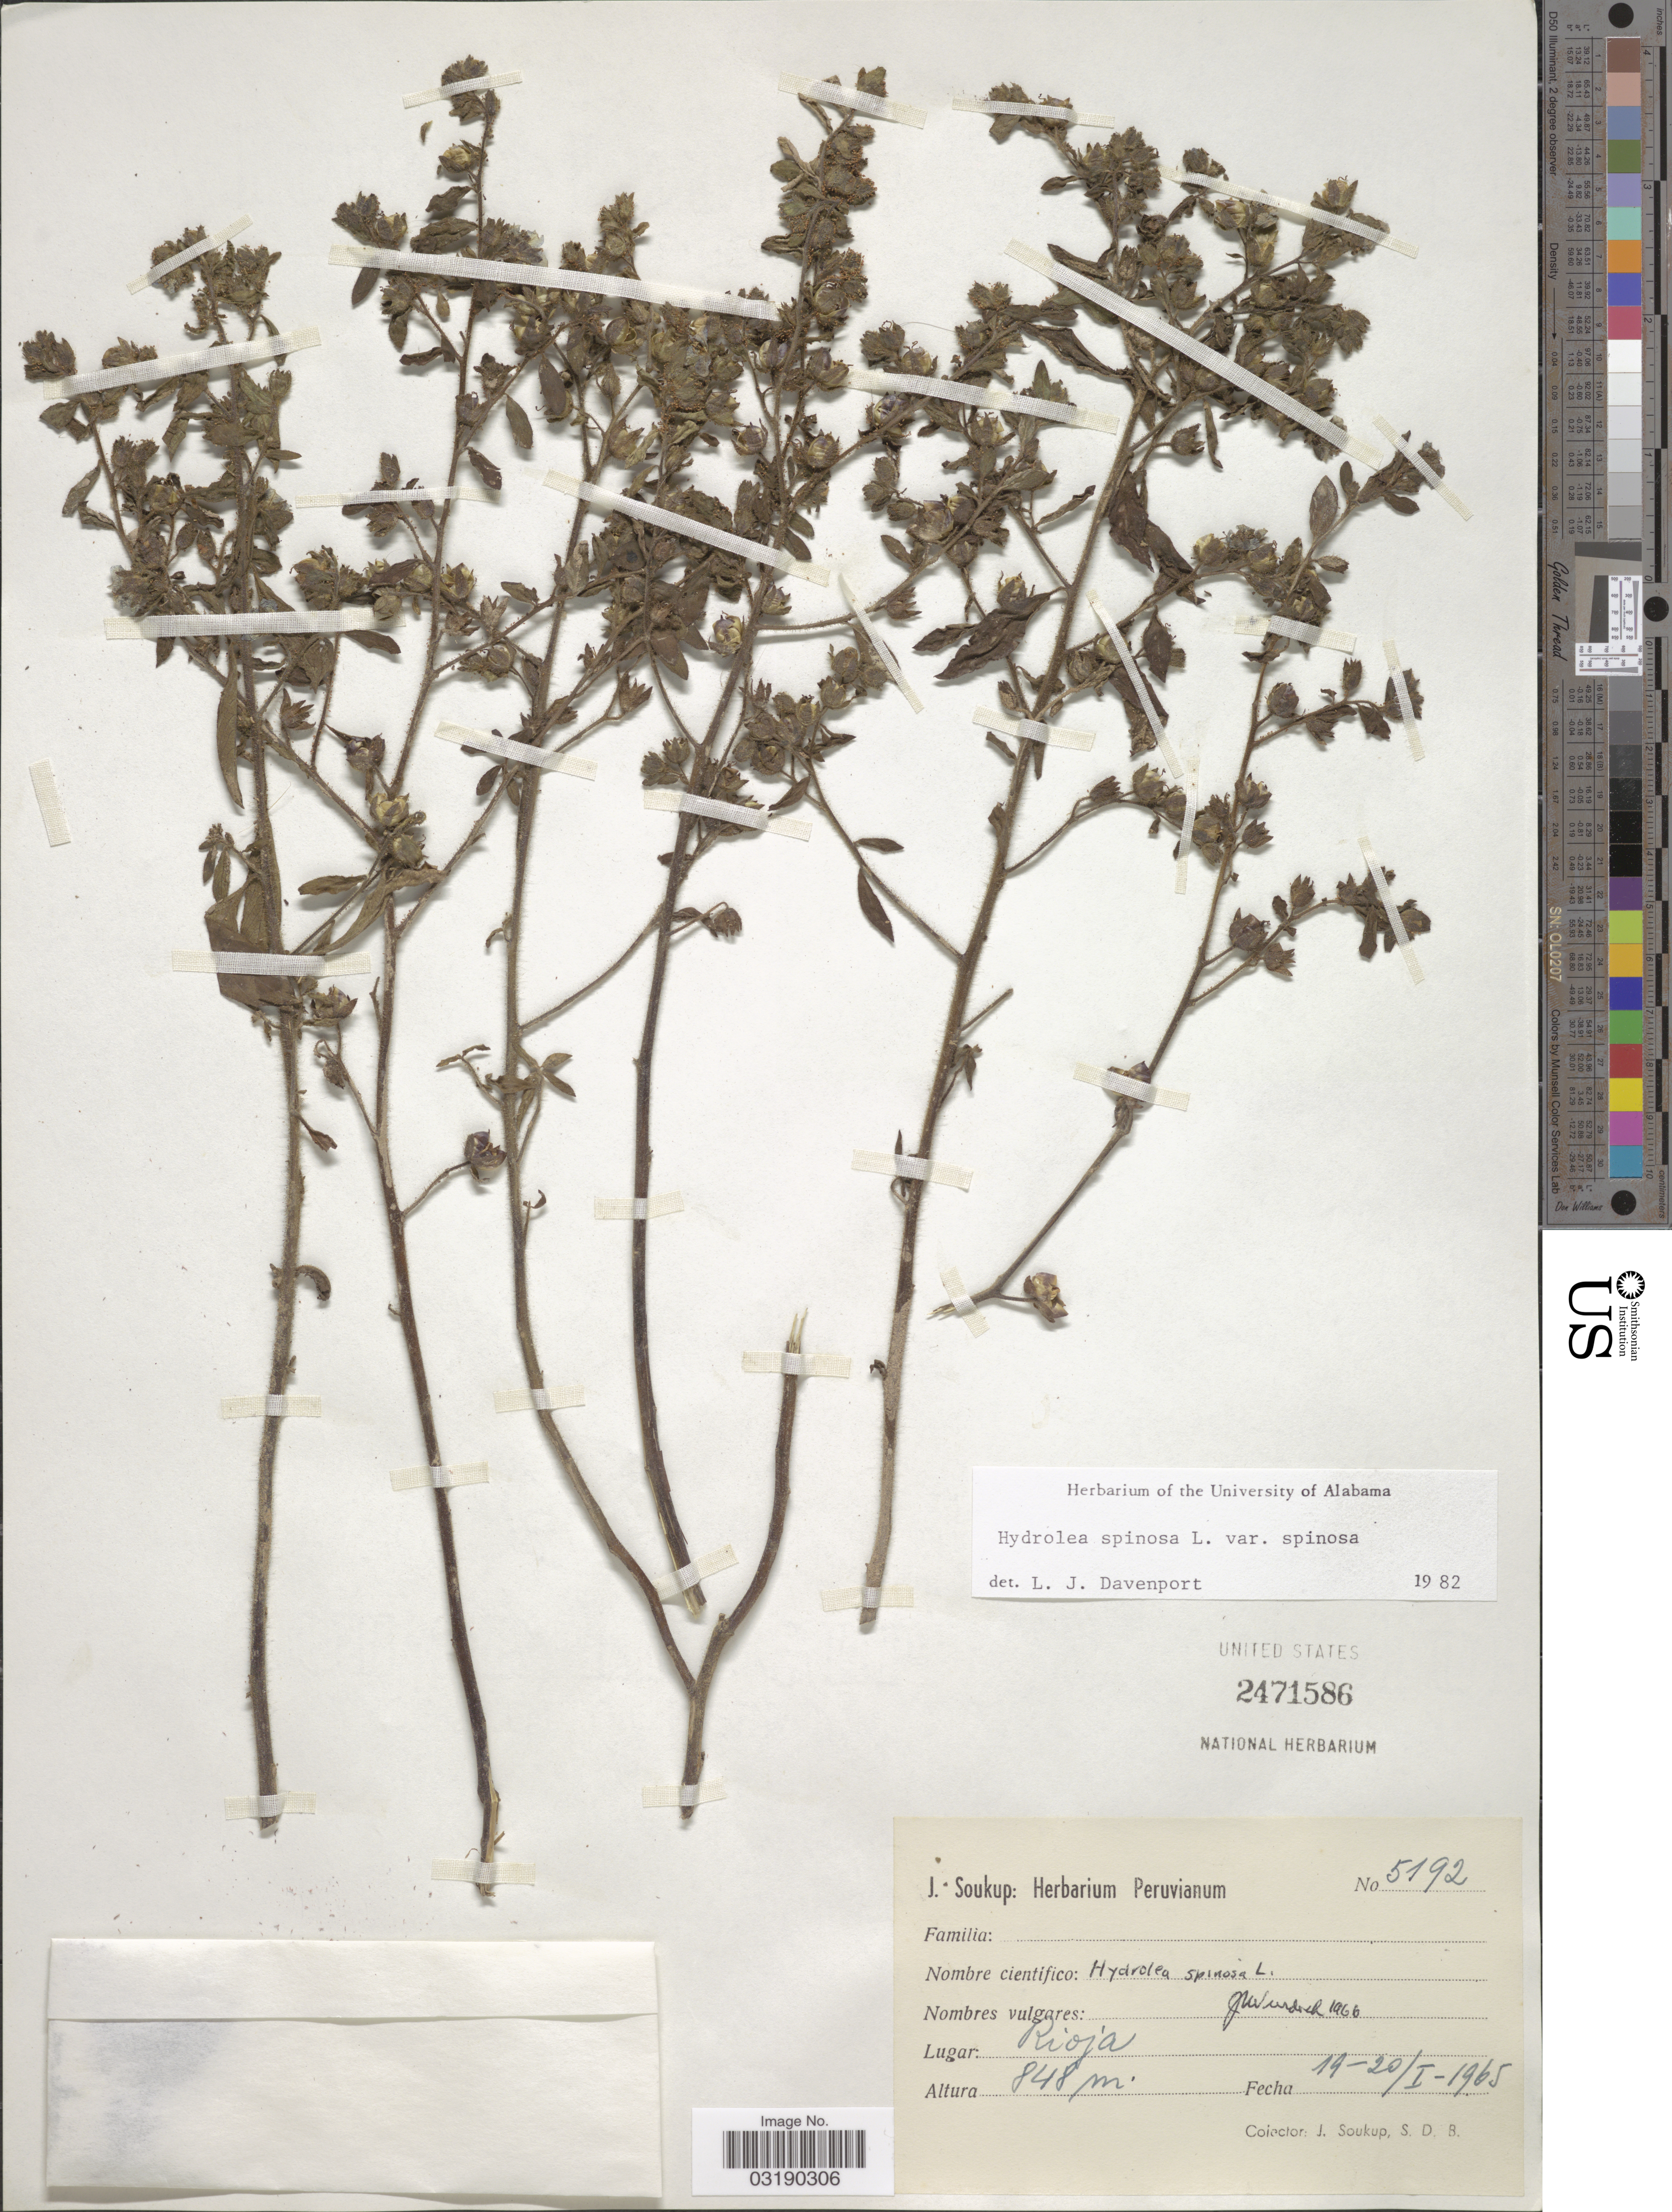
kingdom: Plantae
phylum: Tracheophyta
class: Magnoliopsida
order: Solanales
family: Hydroleaceae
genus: Hydrolea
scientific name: Hydrolea spinosa var. spinosa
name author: L.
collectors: J. Soukup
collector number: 5192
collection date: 1965-01-19/1965-01-20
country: Peru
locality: Rioja.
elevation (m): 848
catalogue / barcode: US 2471586